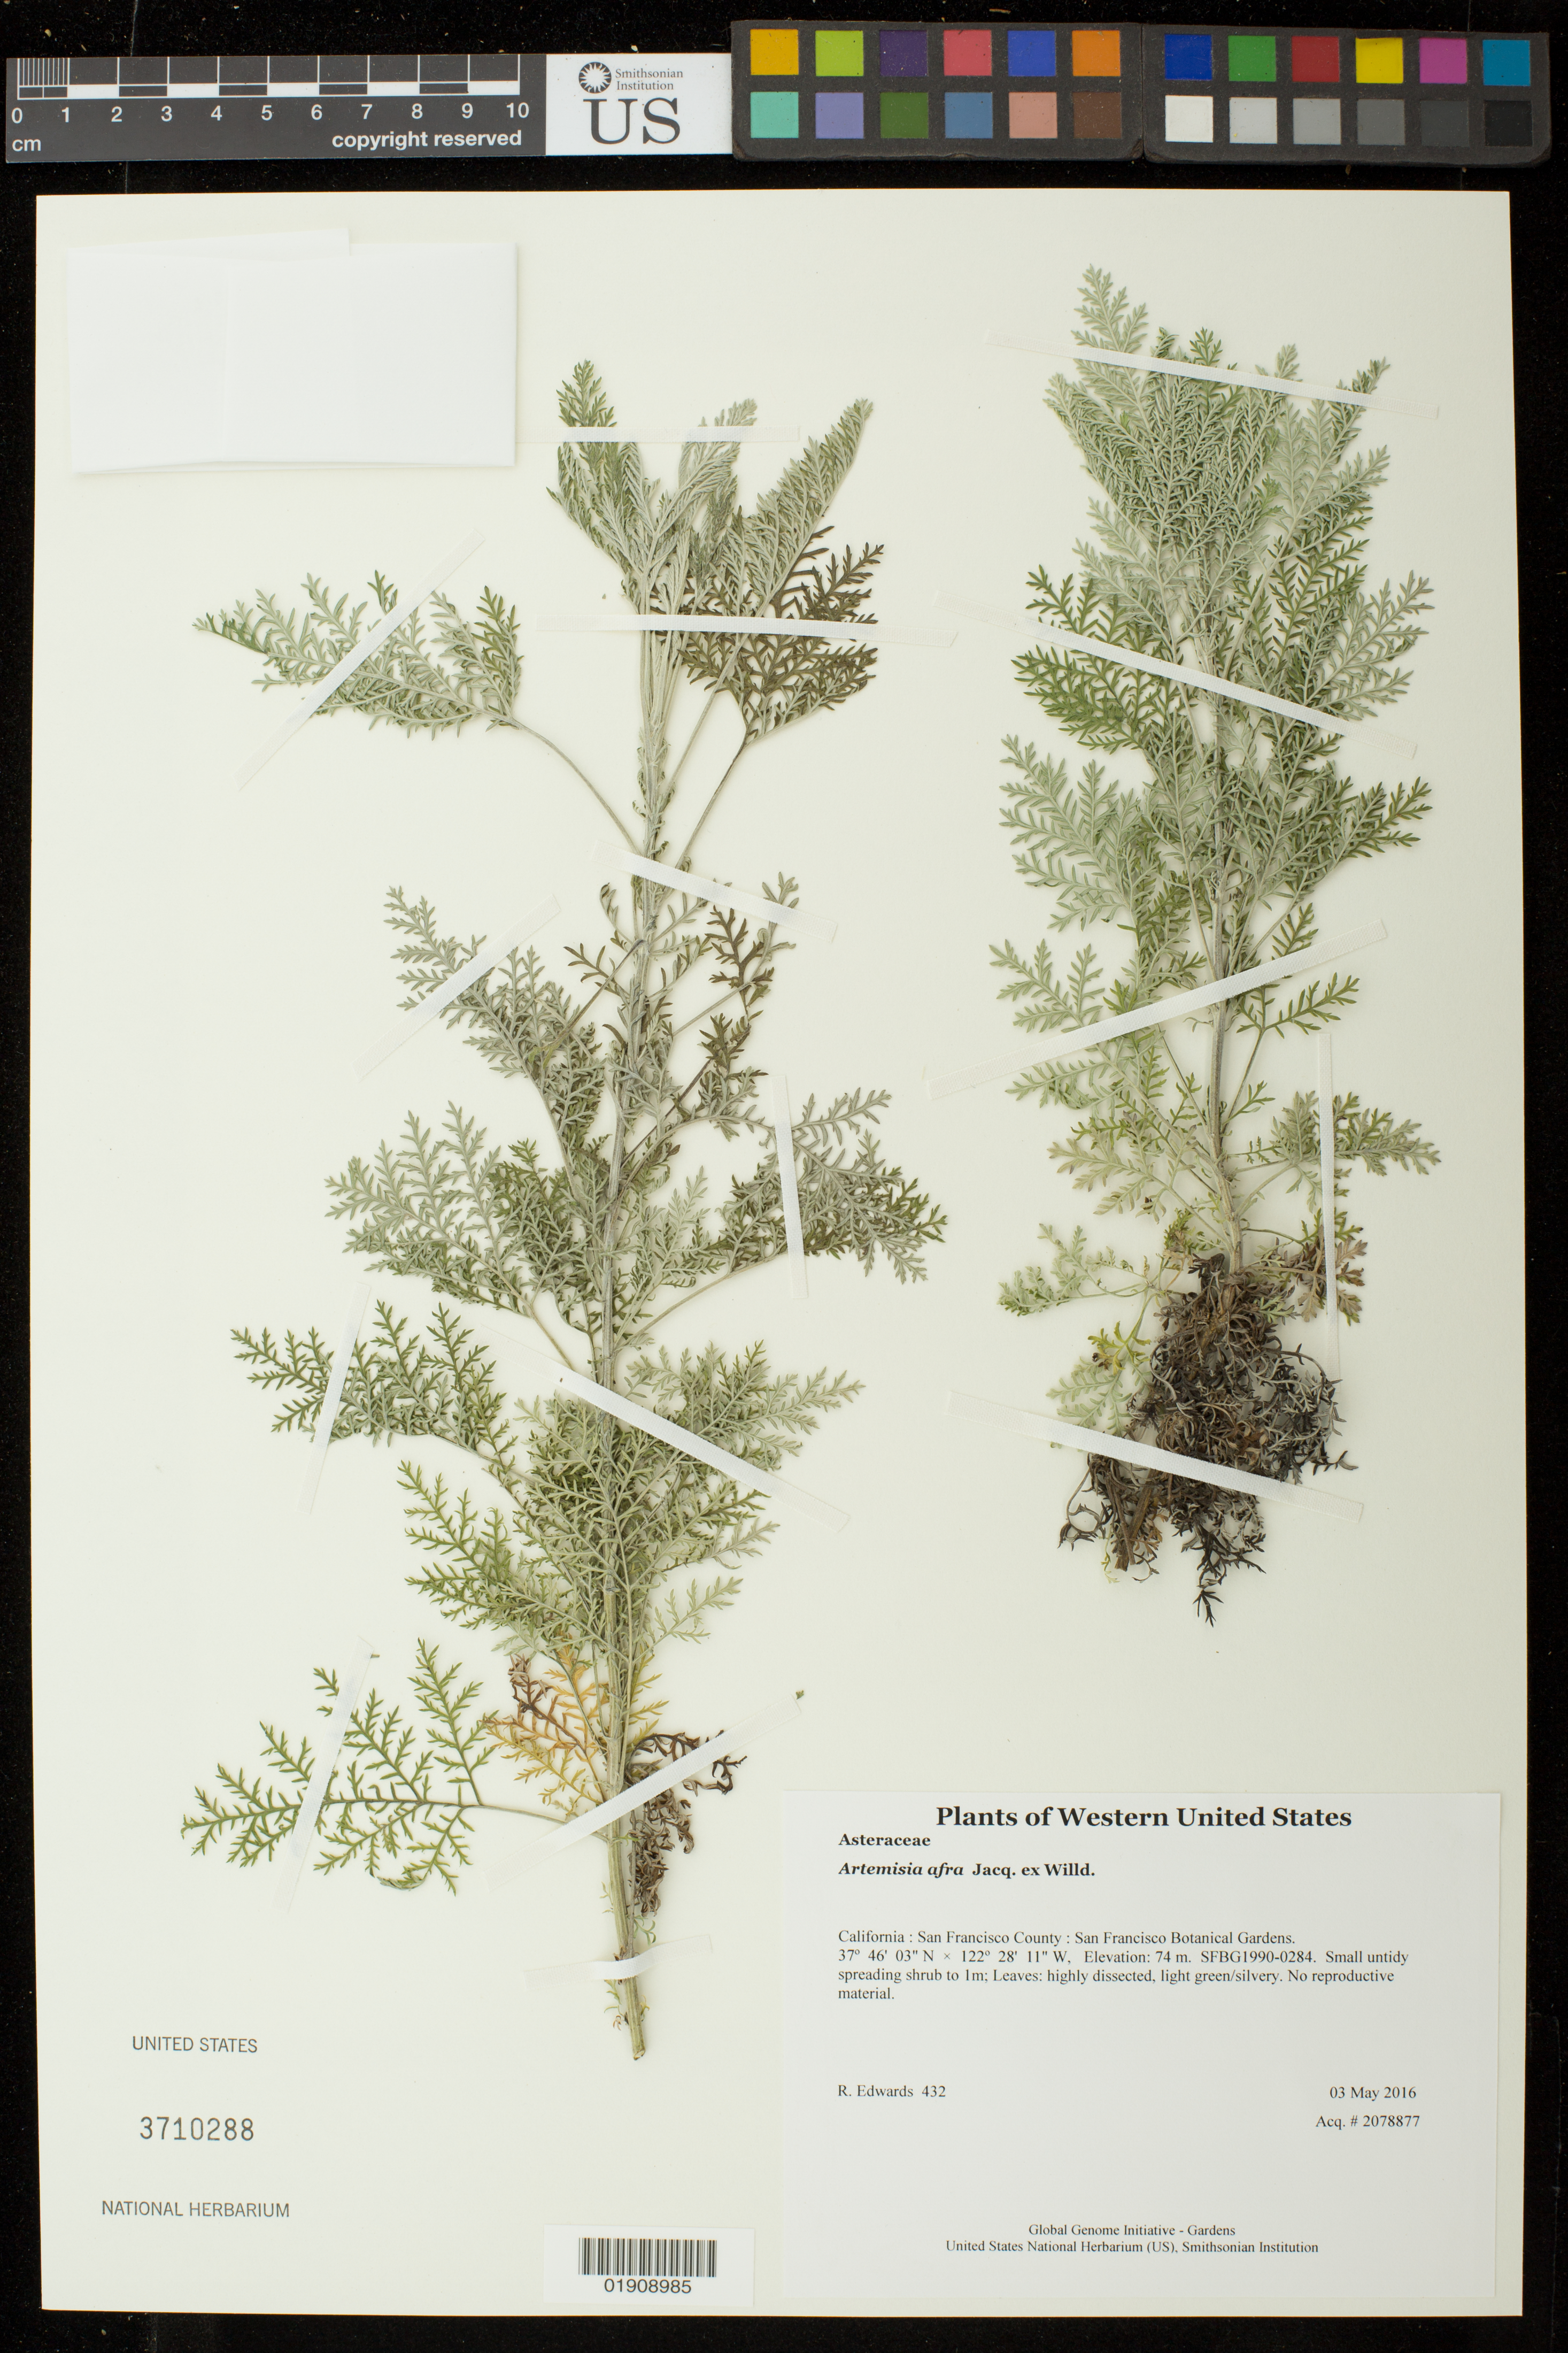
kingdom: Plantae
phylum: Tracheophyta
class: Magnoliopsida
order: Asterales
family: Asteraceae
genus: Artemisia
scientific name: Artemisia afra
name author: Jacq. ex Willd.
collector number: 432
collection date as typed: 3 May 2016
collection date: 2016-05-03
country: United States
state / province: California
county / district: San Francisco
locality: San Francisco Botanical Gardens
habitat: SFBG1990-0284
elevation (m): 74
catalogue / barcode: US 3710288